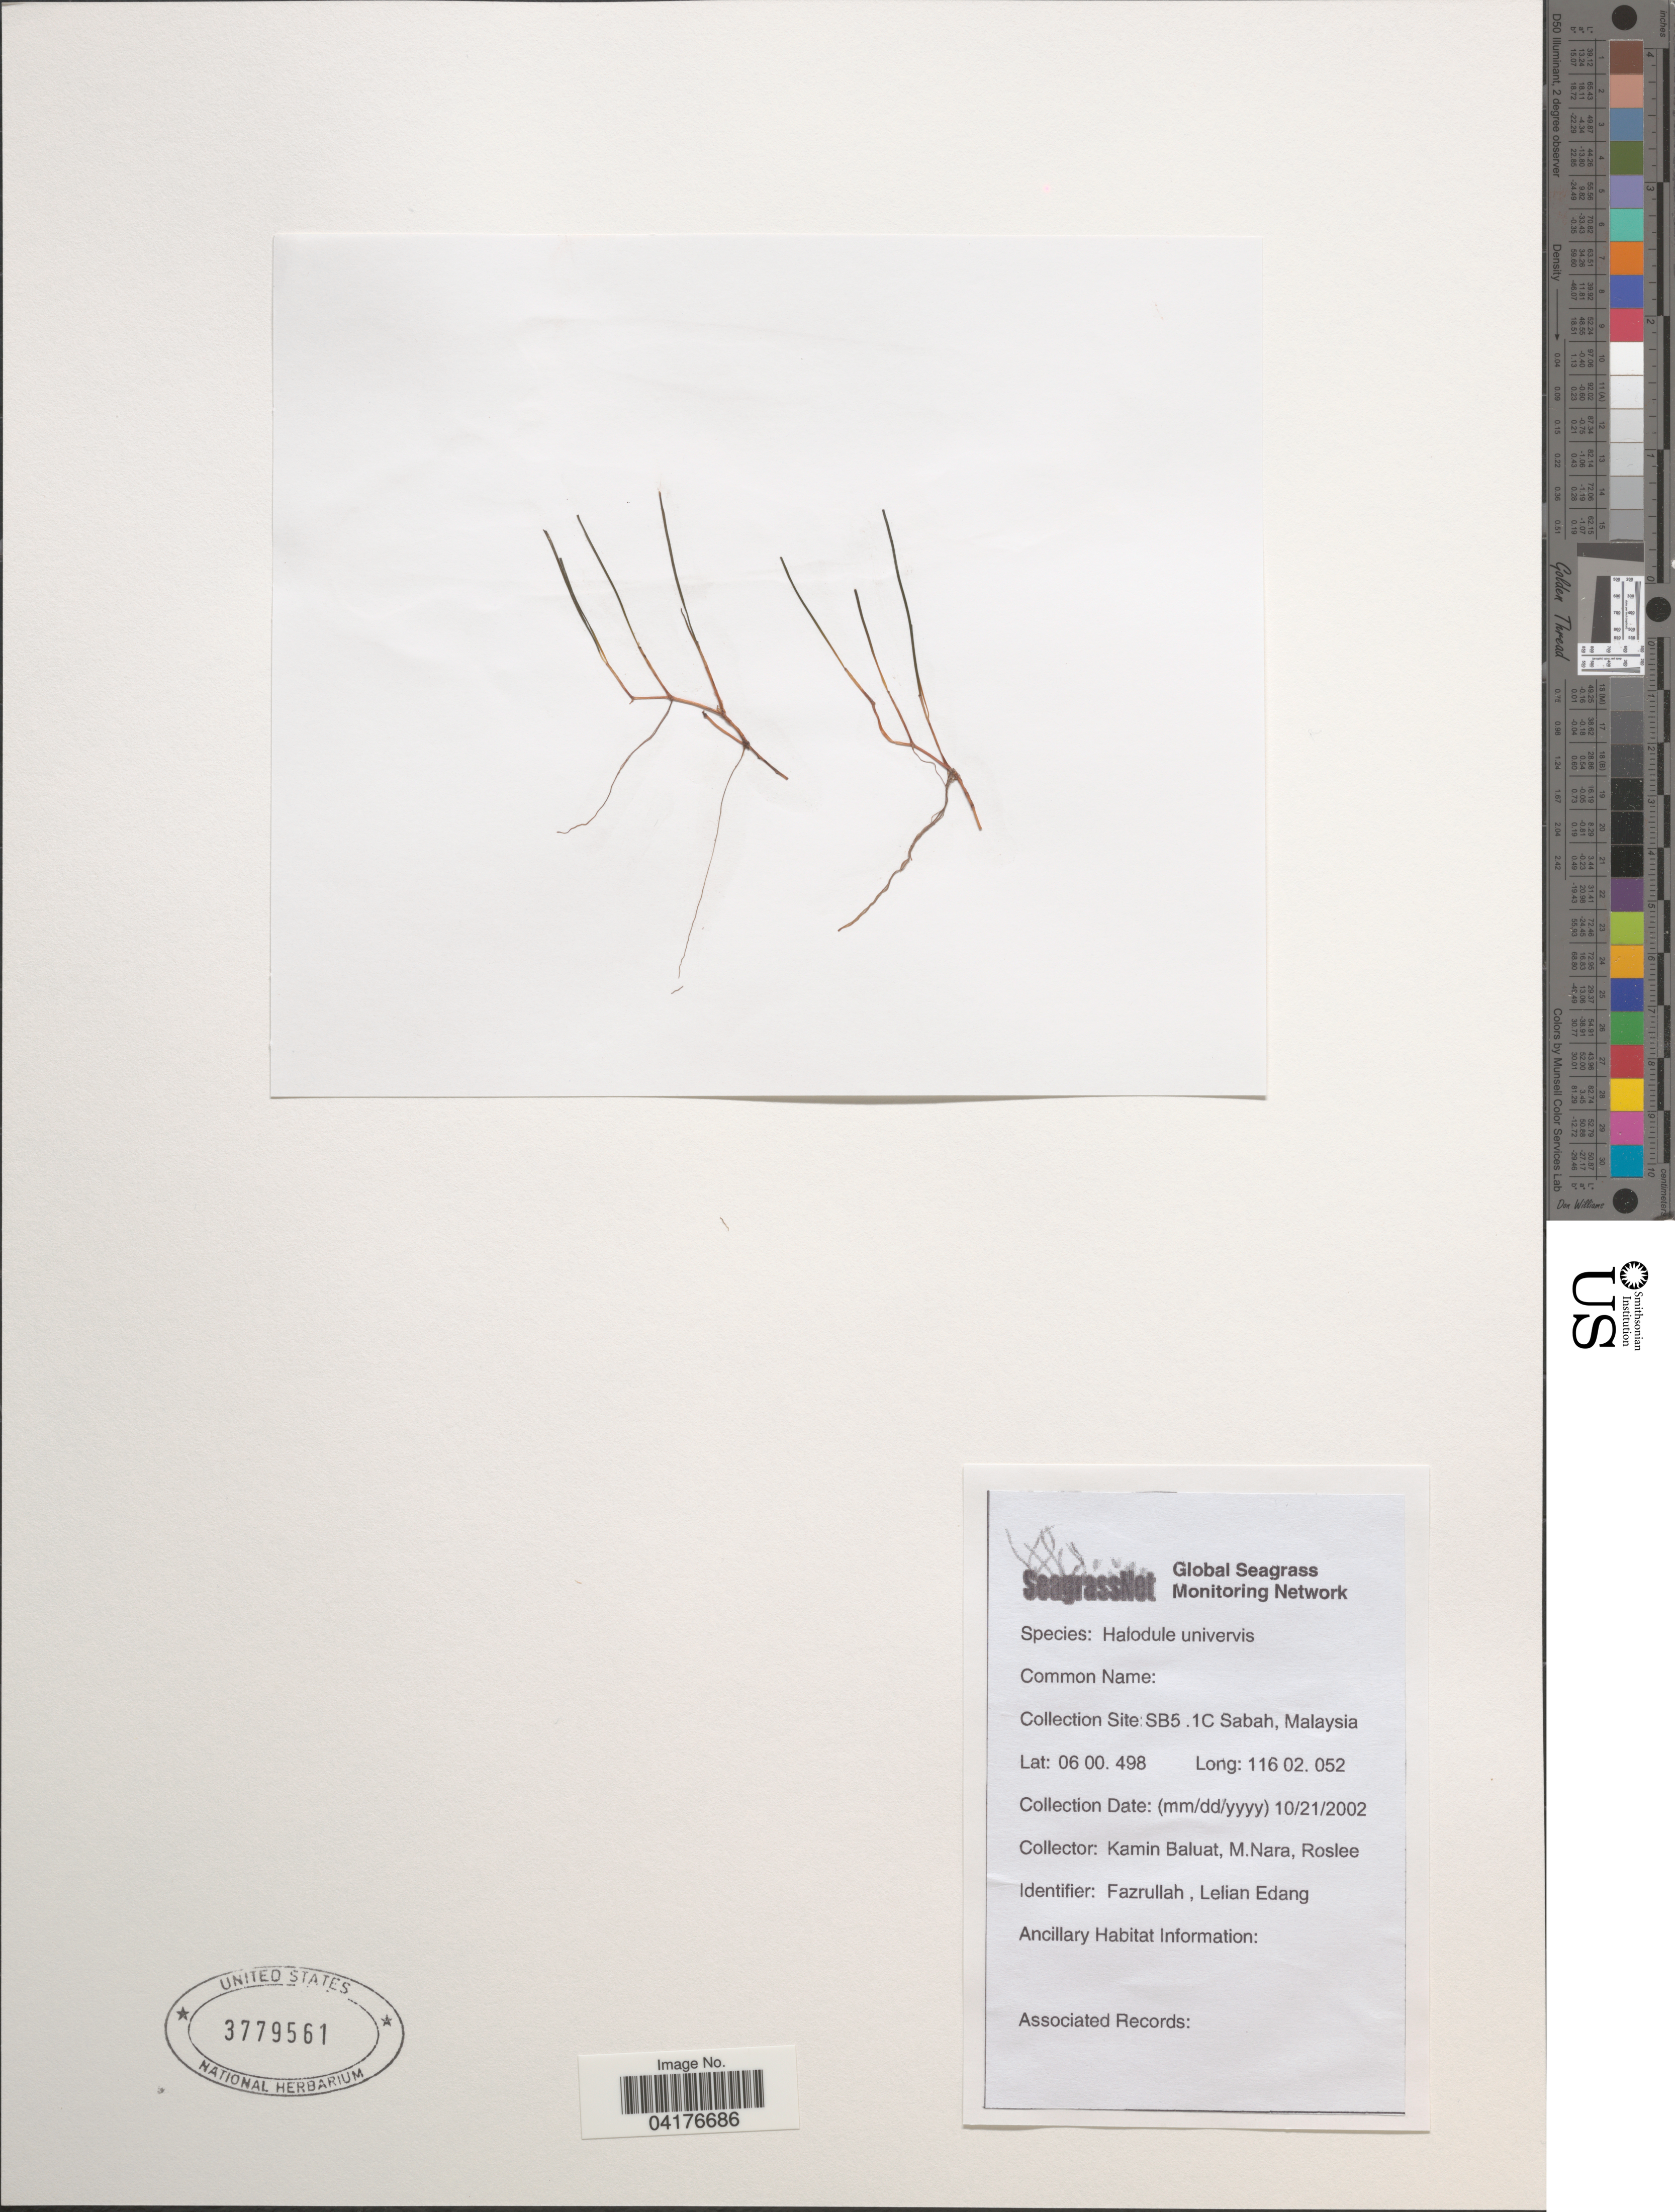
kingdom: Plantae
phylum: Tracheophyta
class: Liliopsida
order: Alismatales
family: Cymodoceaceae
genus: Halodule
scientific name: Halodule uninervis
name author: (Forssk.) Asch.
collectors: K. Baluat, M. Nara & Roslee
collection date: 2002-10-21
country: Malaysia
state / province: Sabah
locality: SB5.1A.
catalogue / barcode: US 3779561